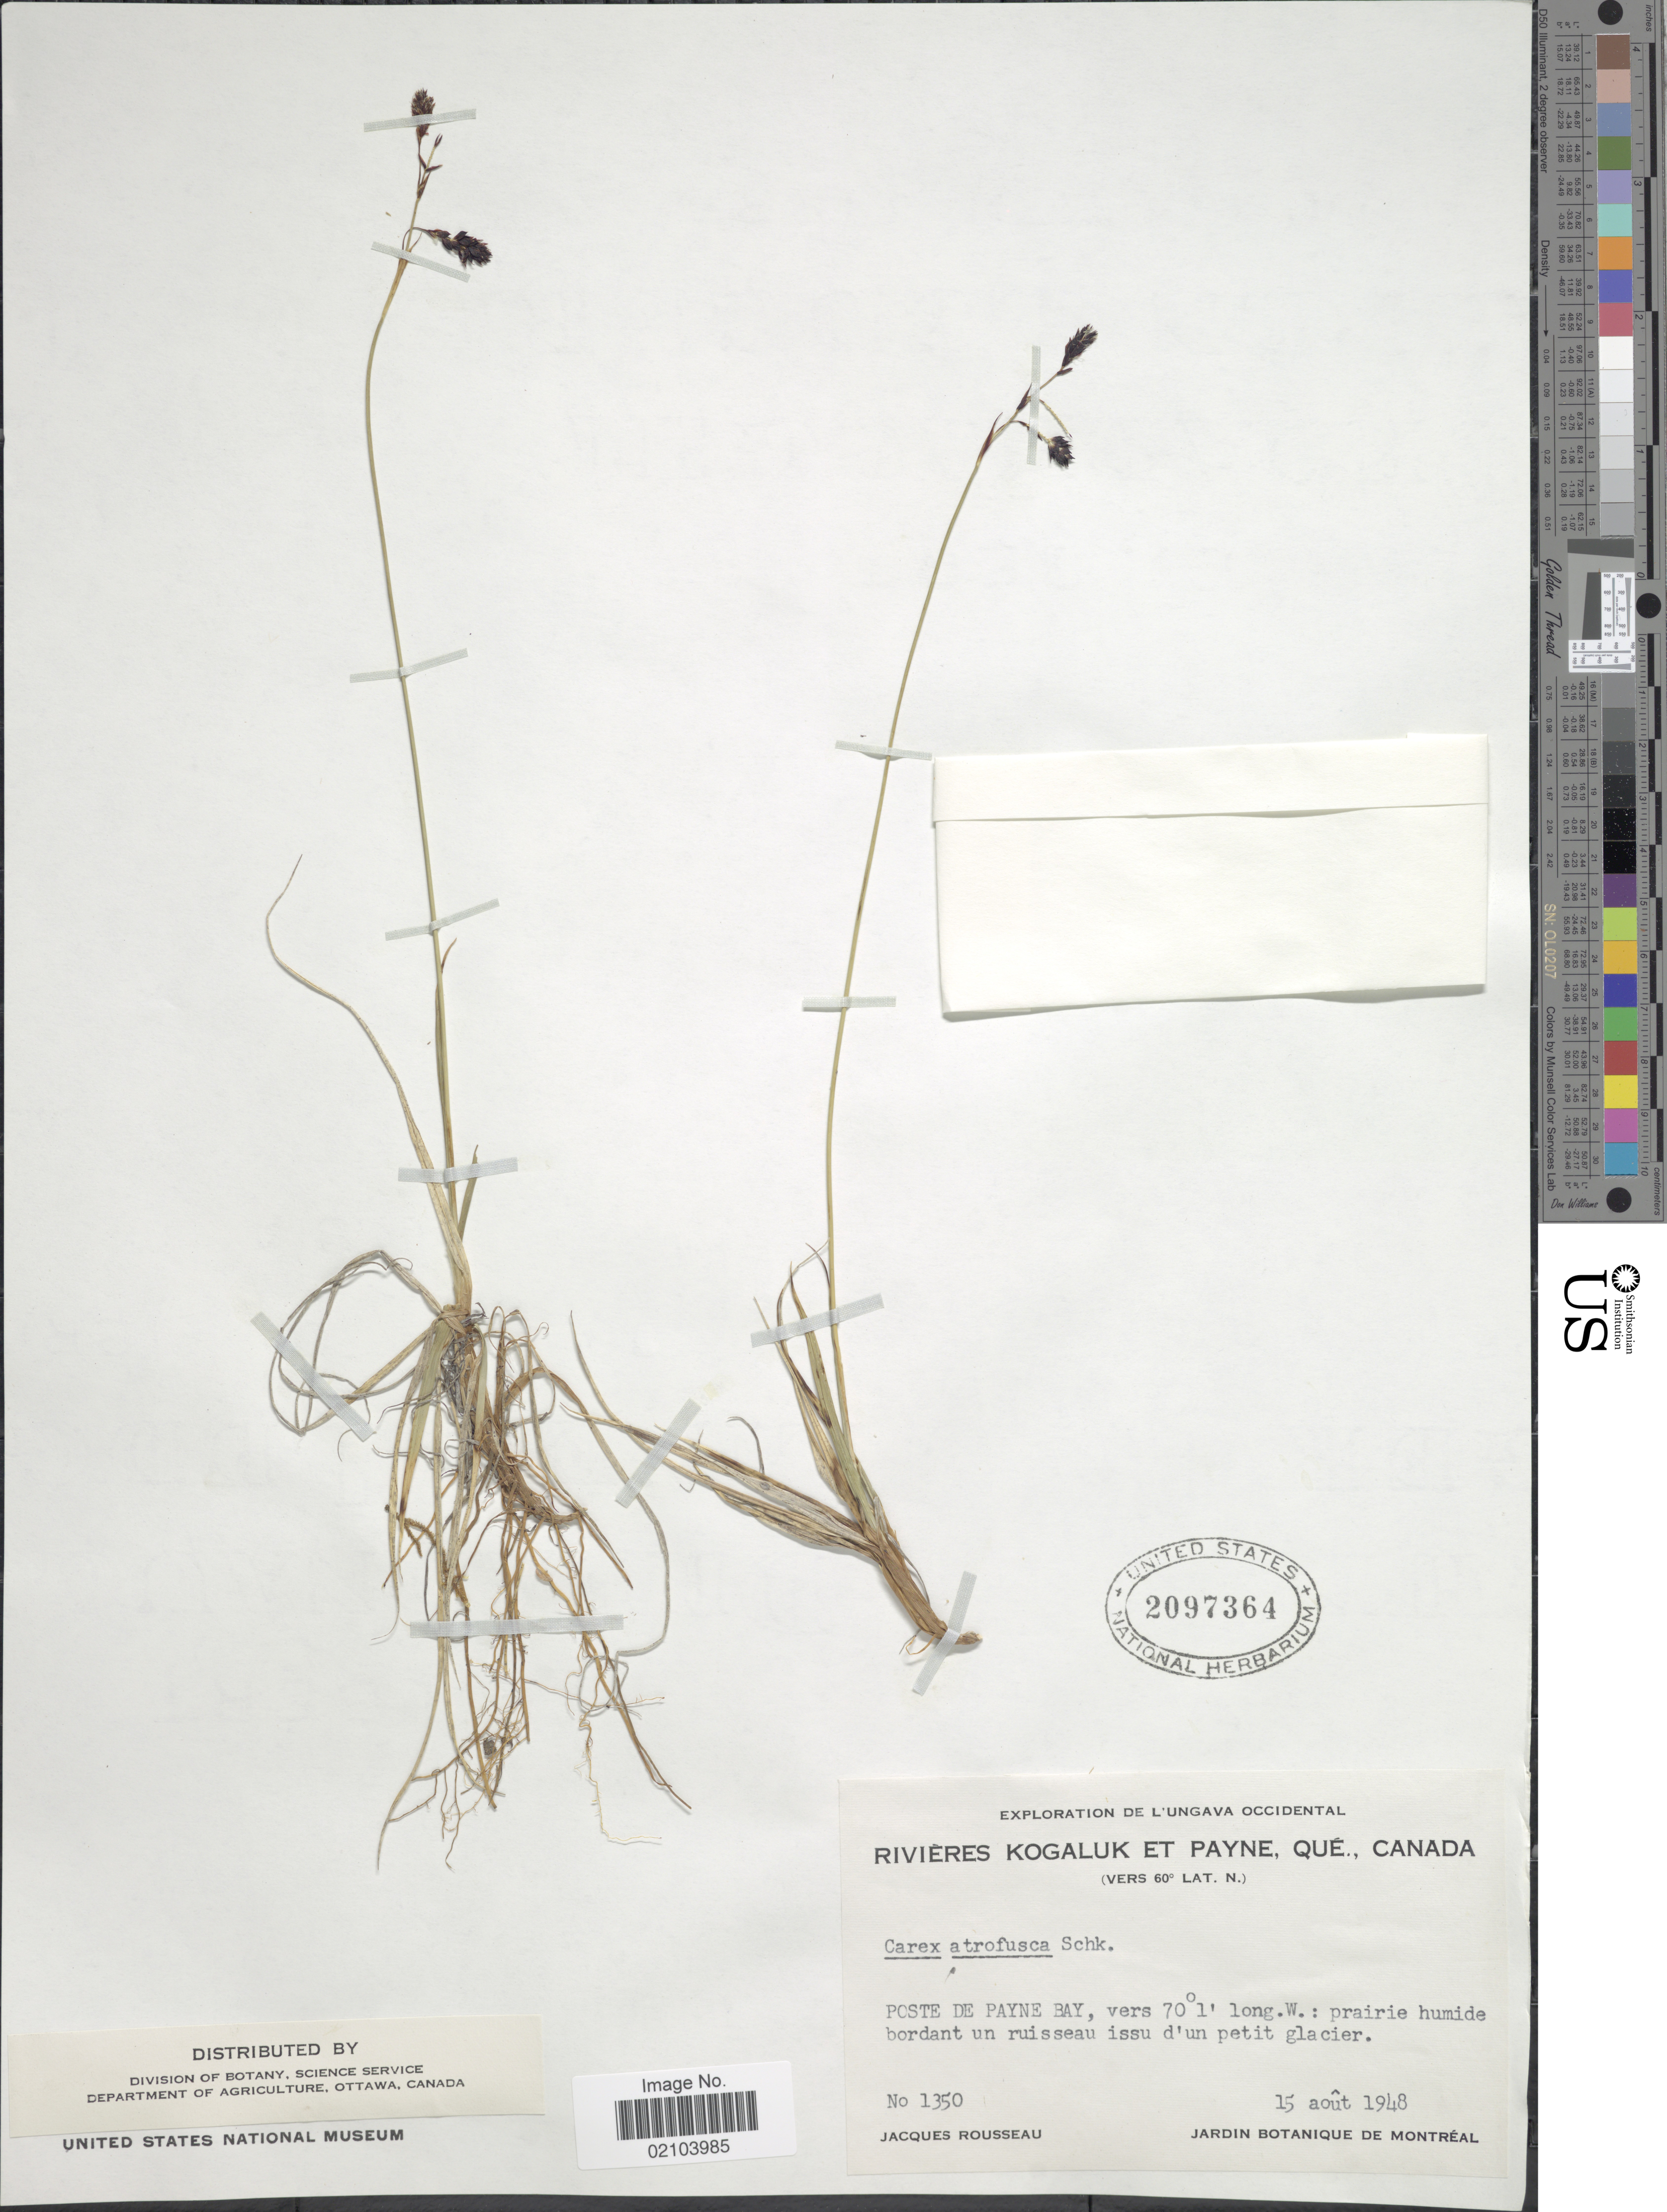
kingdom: Plantae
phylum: Tracheophyta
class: Liliopsida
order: Poales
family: Cyperaceae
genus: Carex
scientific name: Carex atrofusca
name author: Schkuhr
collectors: J. Rousseau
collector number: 1350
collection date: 1948-08-15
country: Canada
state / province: Quebec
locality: Rivieres Kogaluk et Payne, Que. poste de Payne Bay: prairie humide bordant un ruisseau issu d'un petit glacier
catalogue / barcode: US 2097364